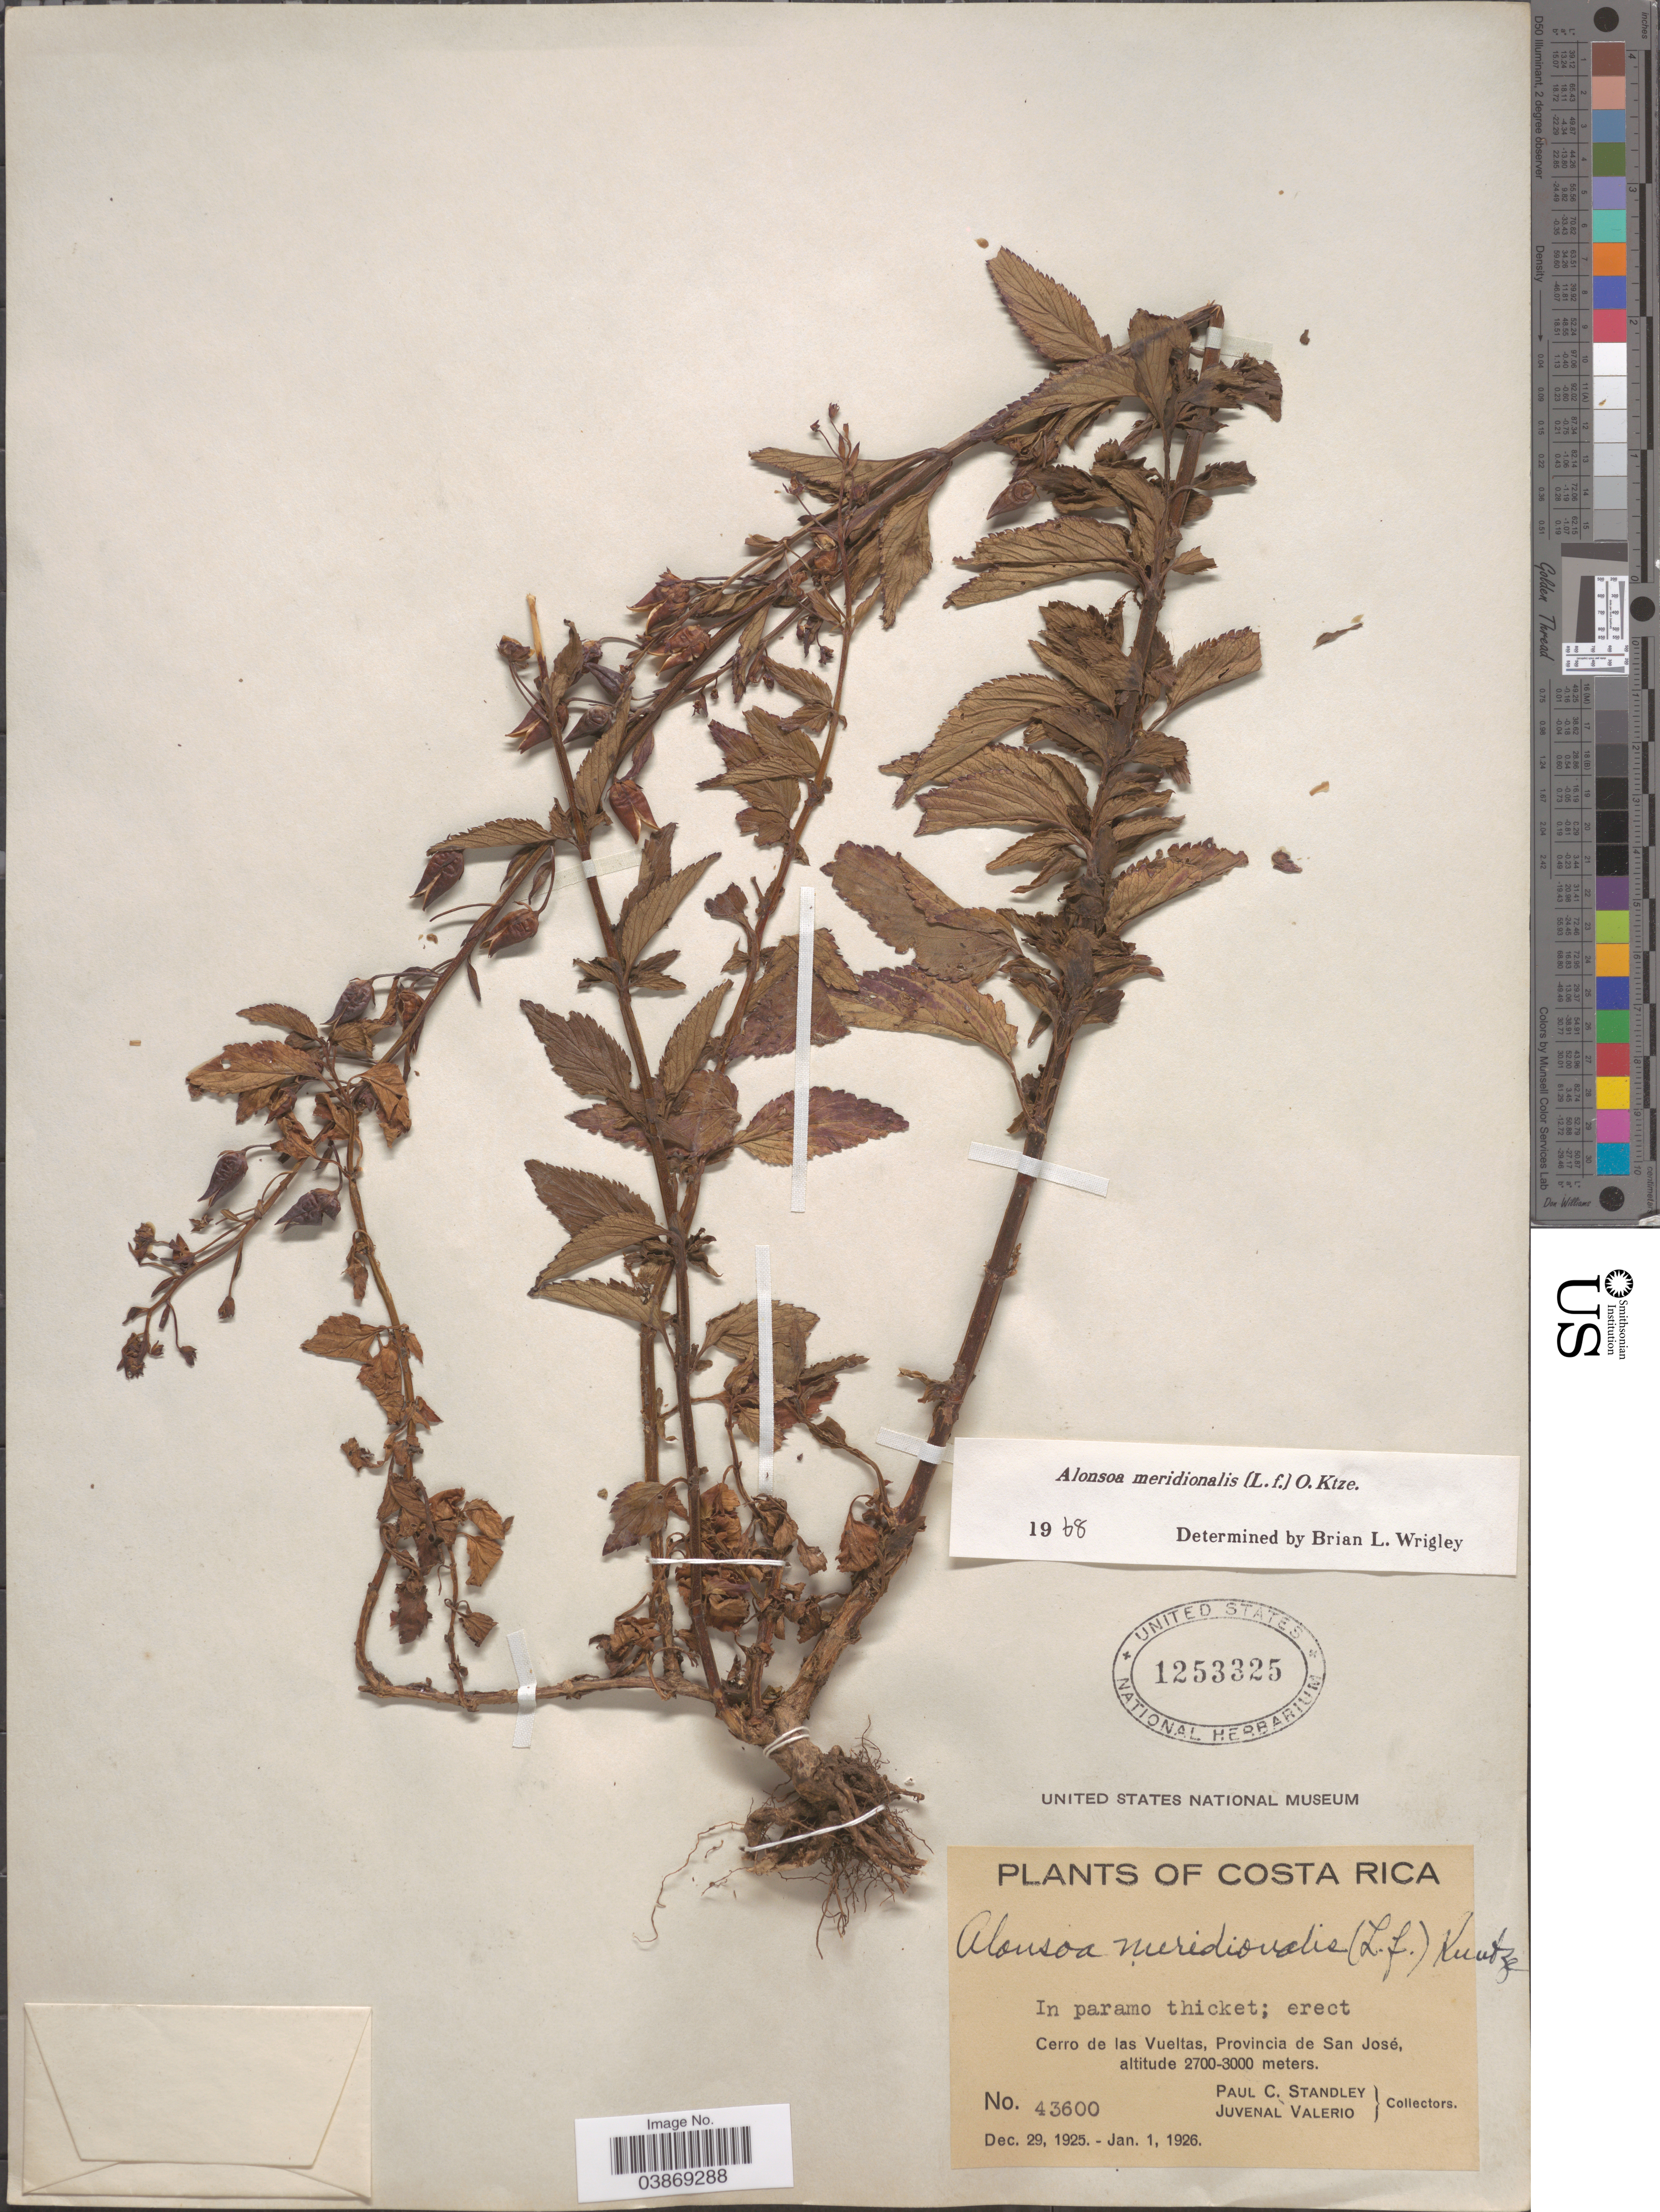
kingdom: Plantae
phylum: Tracheophyta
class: Magnoliopsida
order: Lamiales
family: Scrophulariaceae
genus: Alonsoa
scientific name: Alonsoa meridionalis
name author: (L. f.) Kuntze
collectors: P. C. Standley & J. Valerio R.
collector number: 43600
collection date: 1925-12-29/1926-01-01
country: Costa Rica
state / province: San José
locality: Cerro de la Vueltas.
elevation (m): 2700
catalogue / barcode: US 1253325